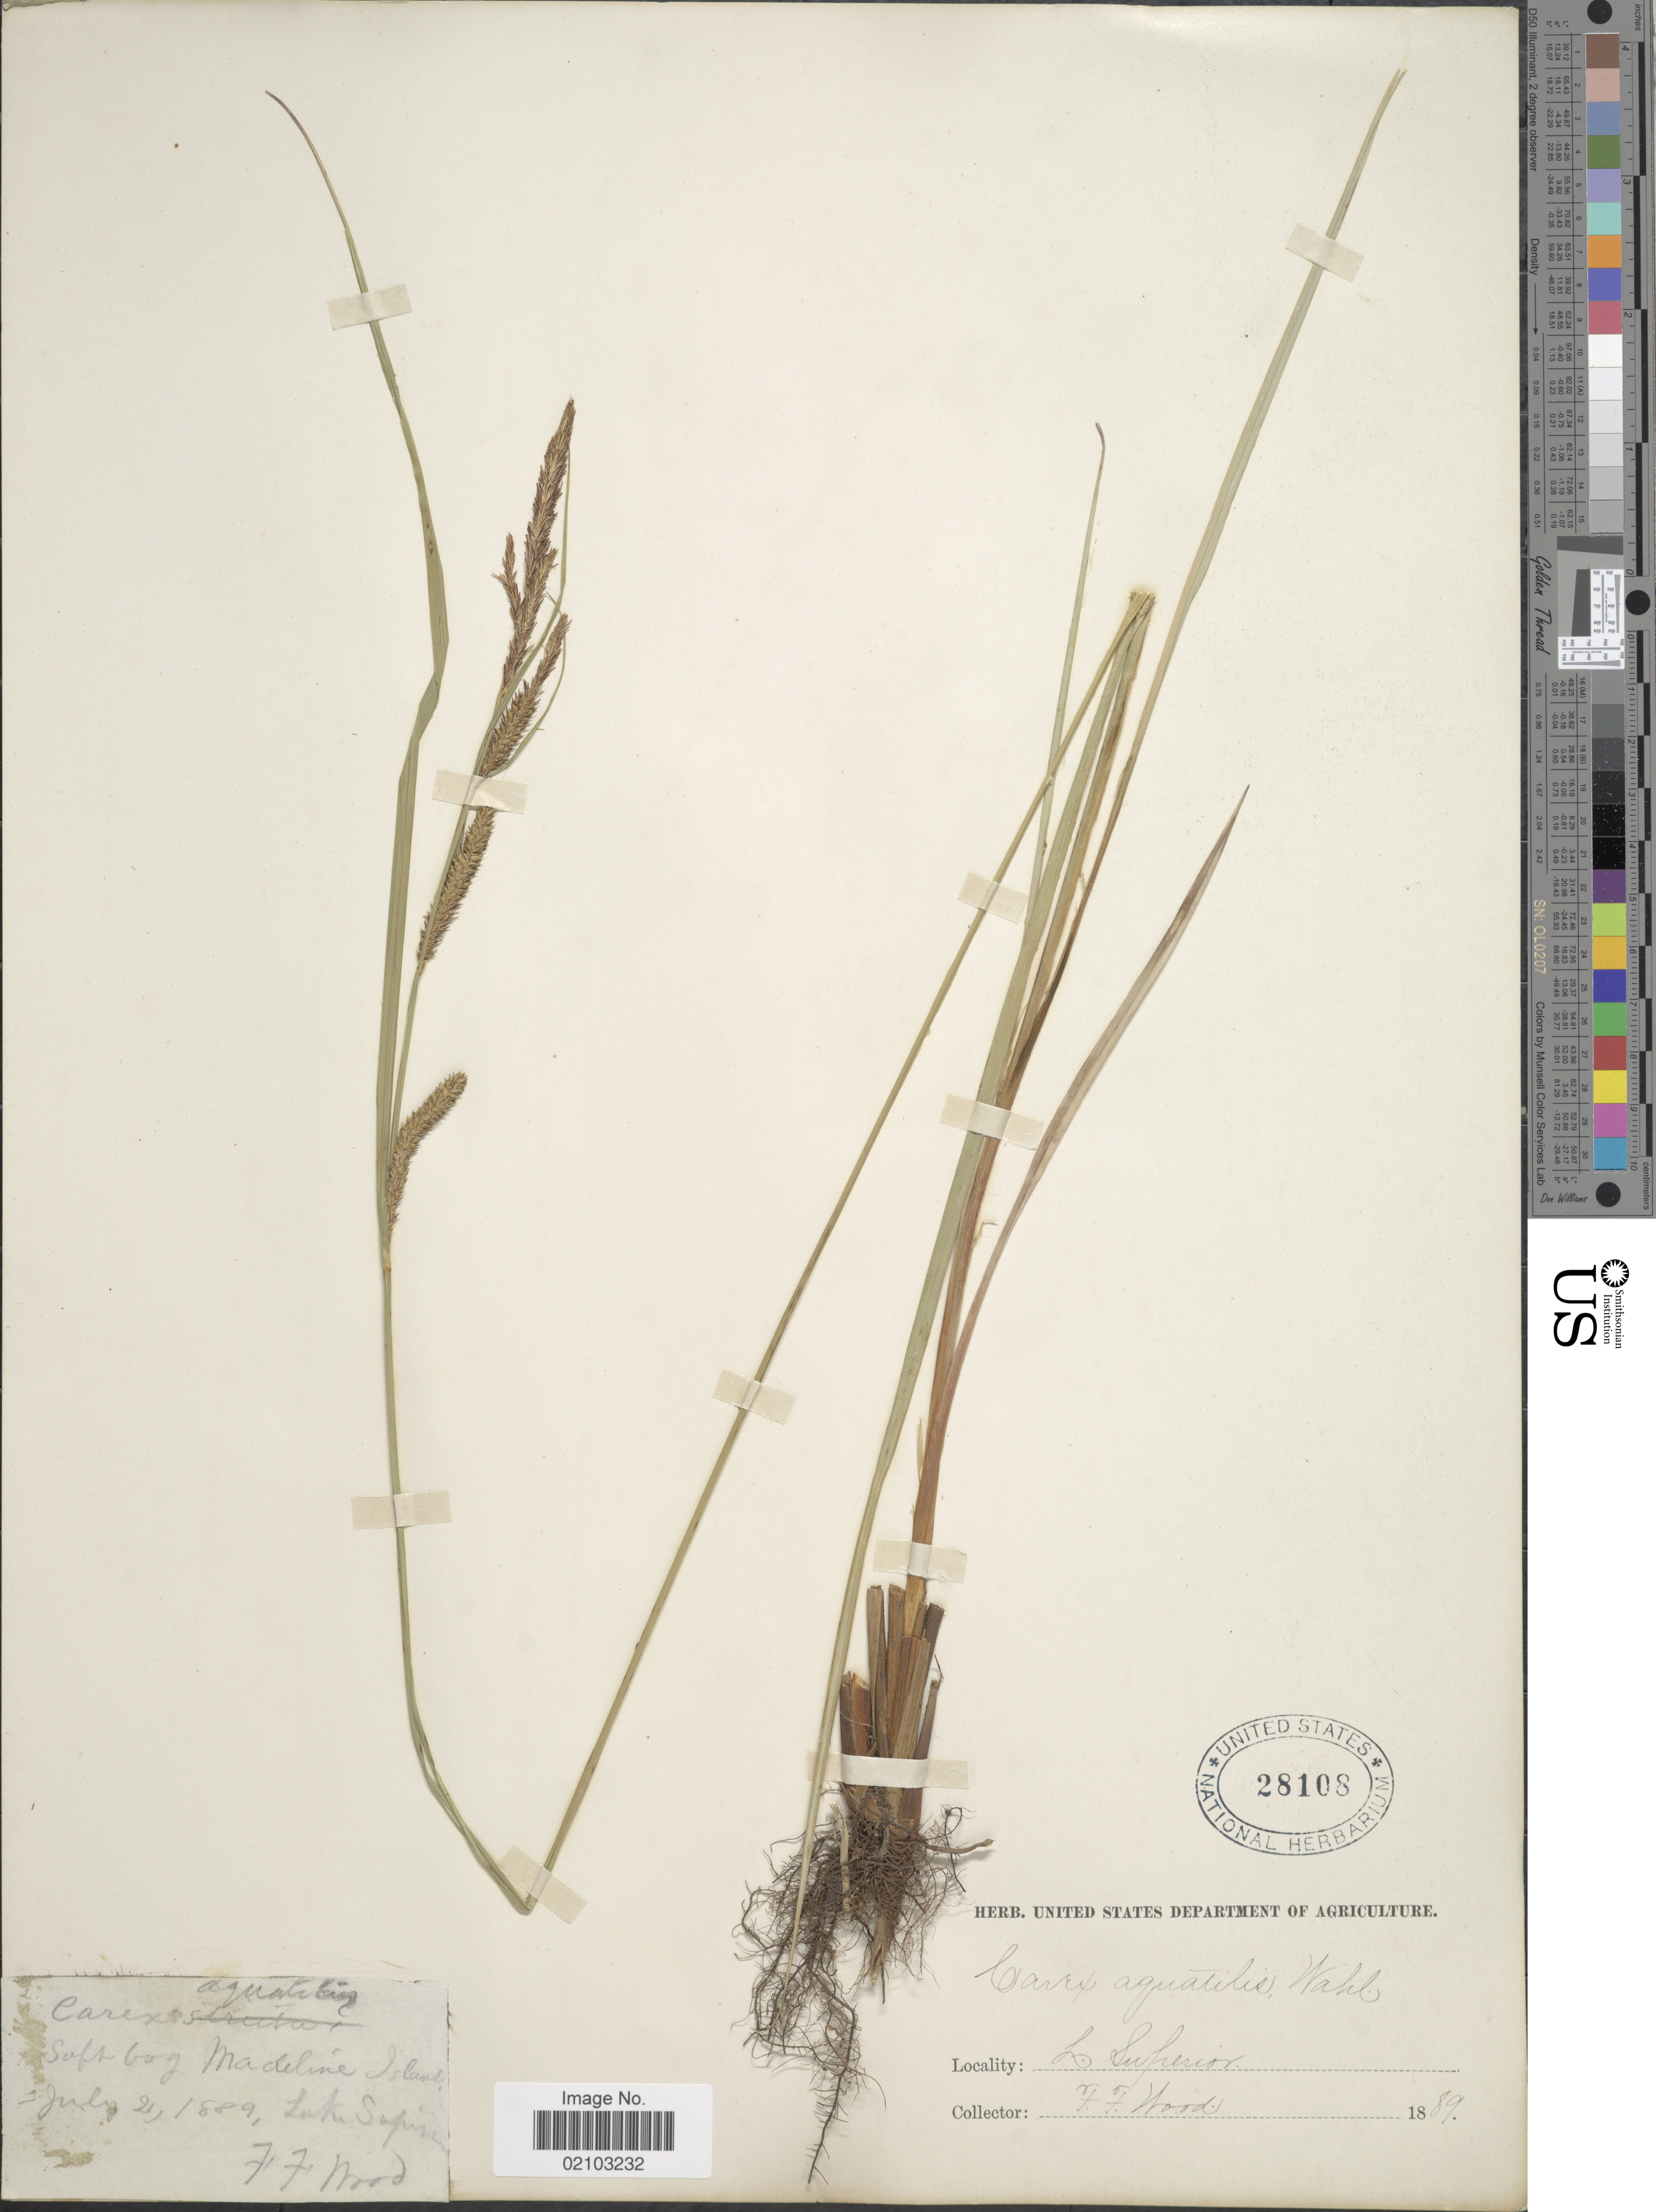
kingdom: Plantae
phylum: Tracheophyta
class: Liliopsida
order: Poales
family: Cyperaceae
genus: Carex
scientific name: Carex aquatilis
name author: Wahlenb.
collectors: F. Wood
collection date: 1889-07-21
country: United States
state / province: Wisconsin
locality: Madeline Island. Lake Superior.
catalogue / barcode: US 28108